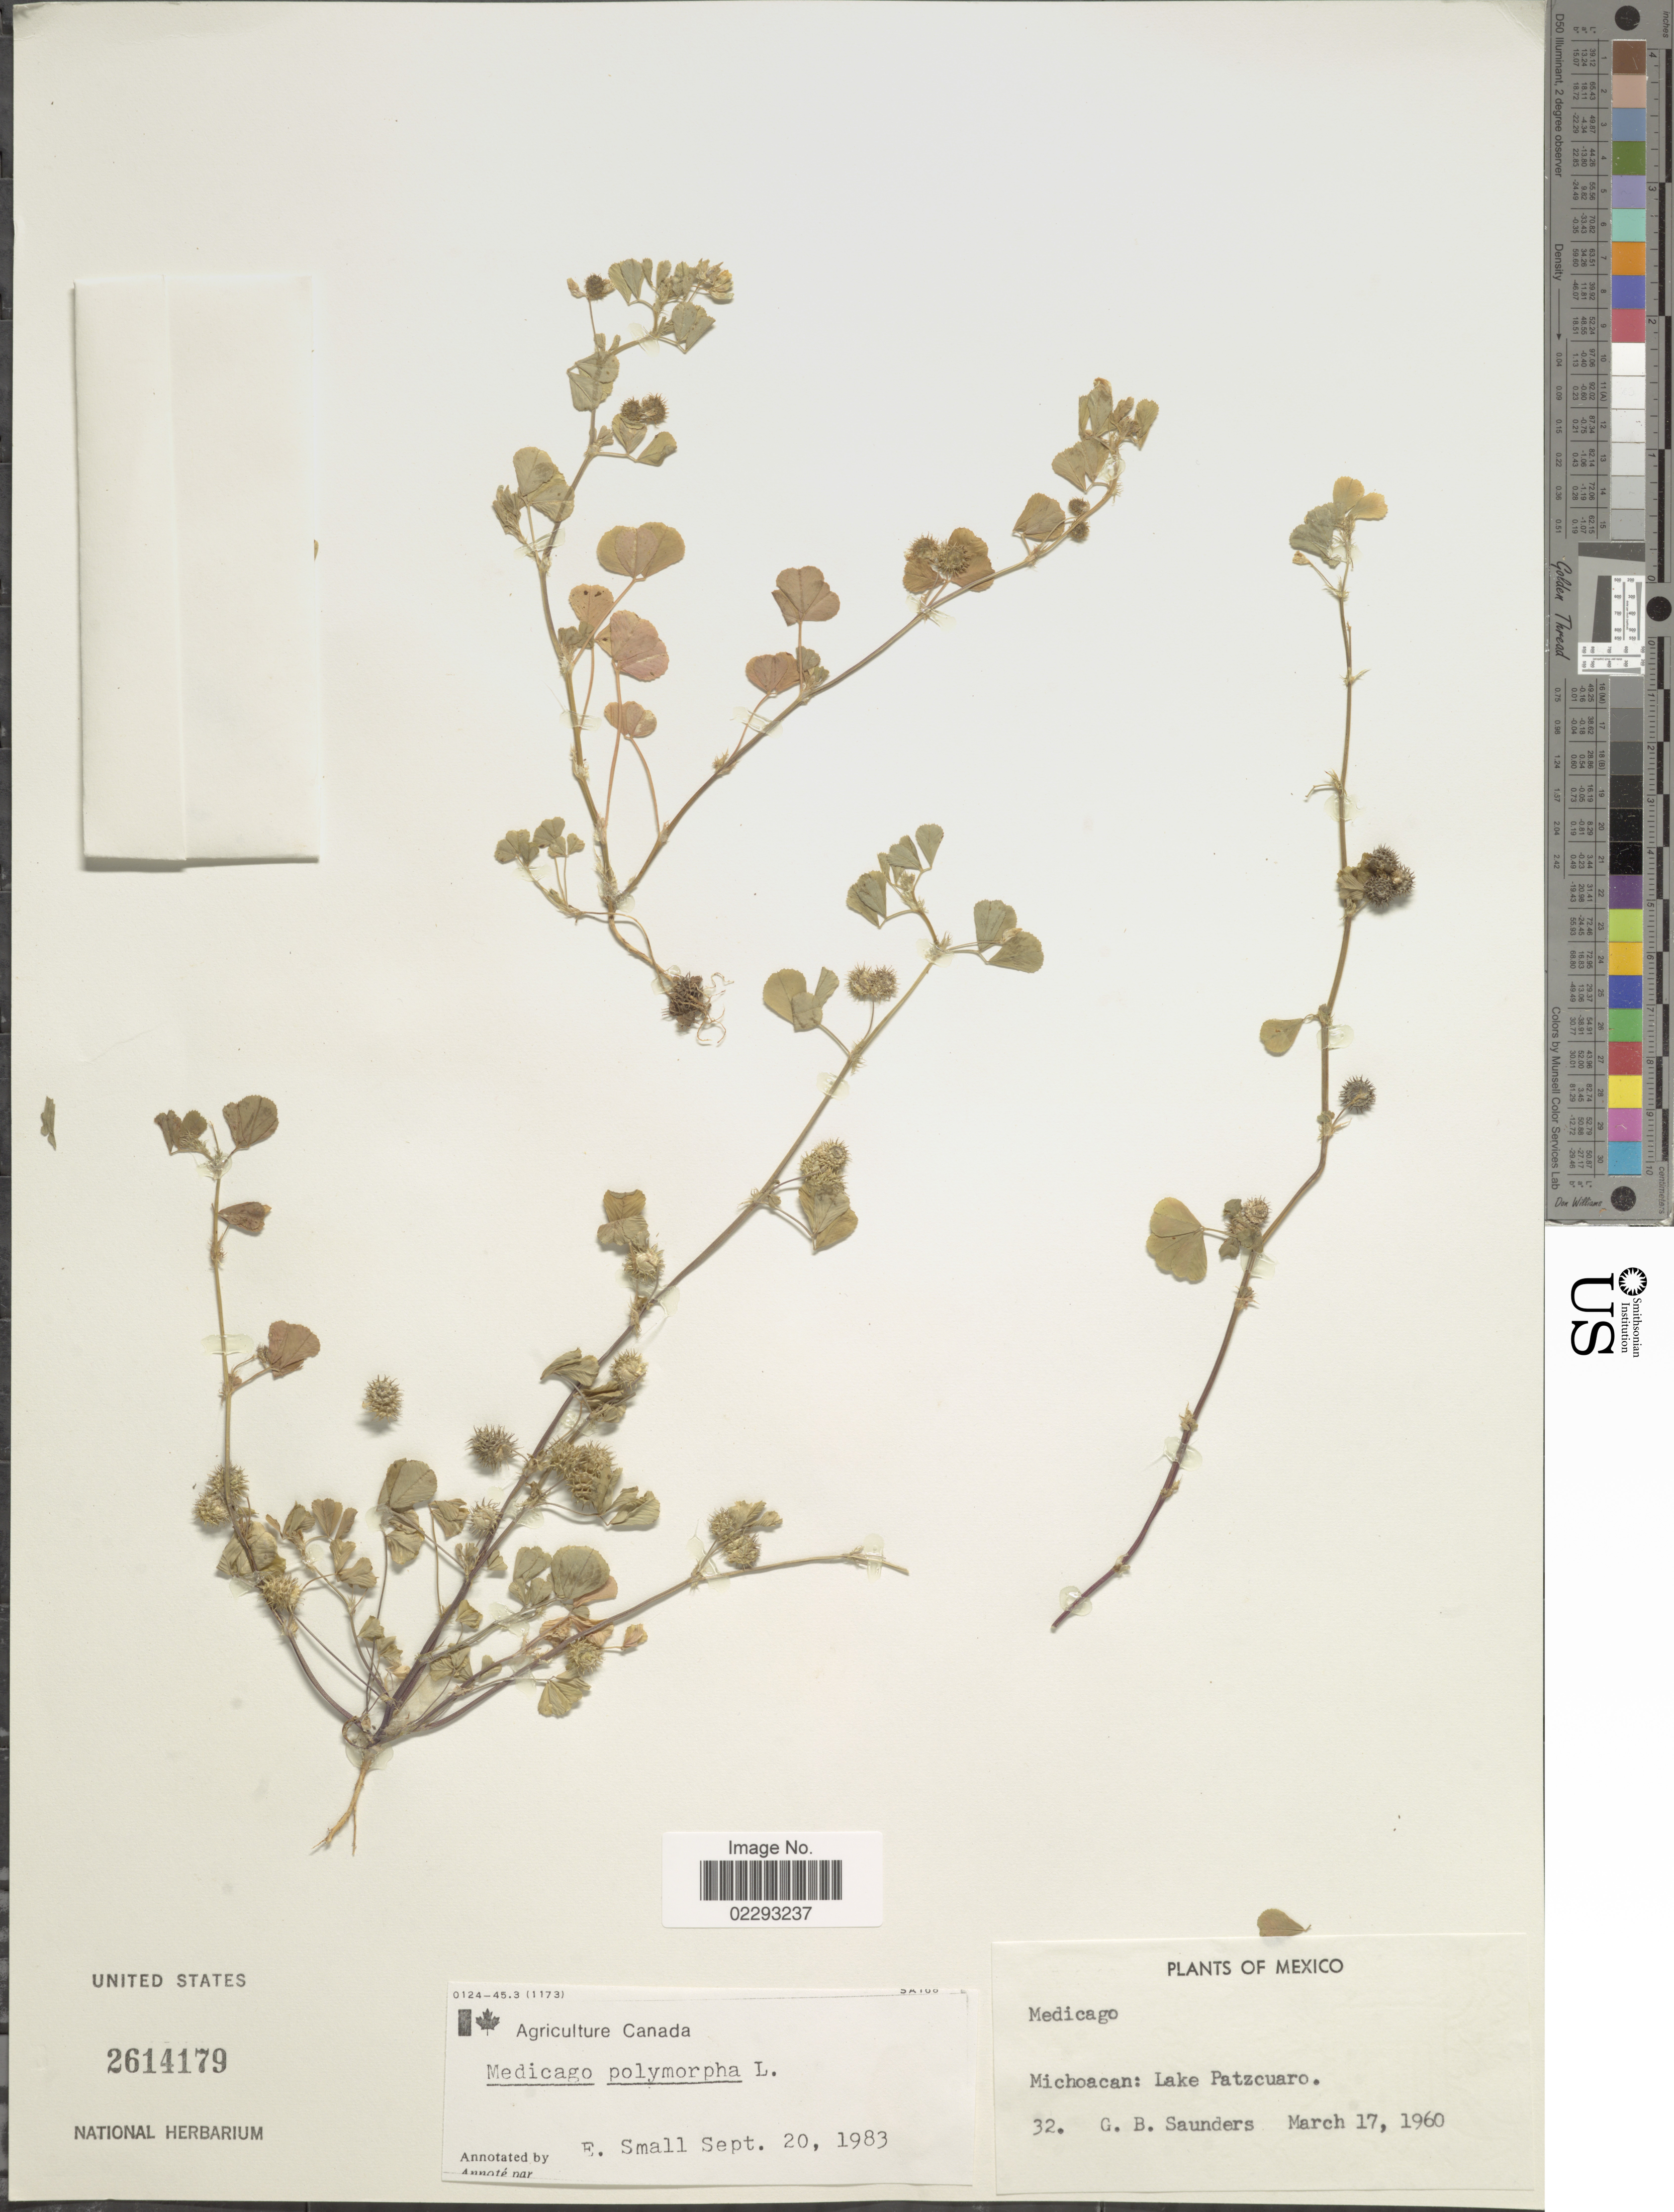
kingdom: Plantae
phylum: Tracheophyta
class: Magnoliopsida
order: Fabales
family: Fabaceae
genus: Medicago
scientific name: Medicago polymorpha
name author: L.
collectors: G. B. Saunders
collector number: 32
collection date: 1960-03-17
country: Mexico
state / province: Michoacán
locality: Lake Patzcuaro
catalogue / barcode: US 2614179